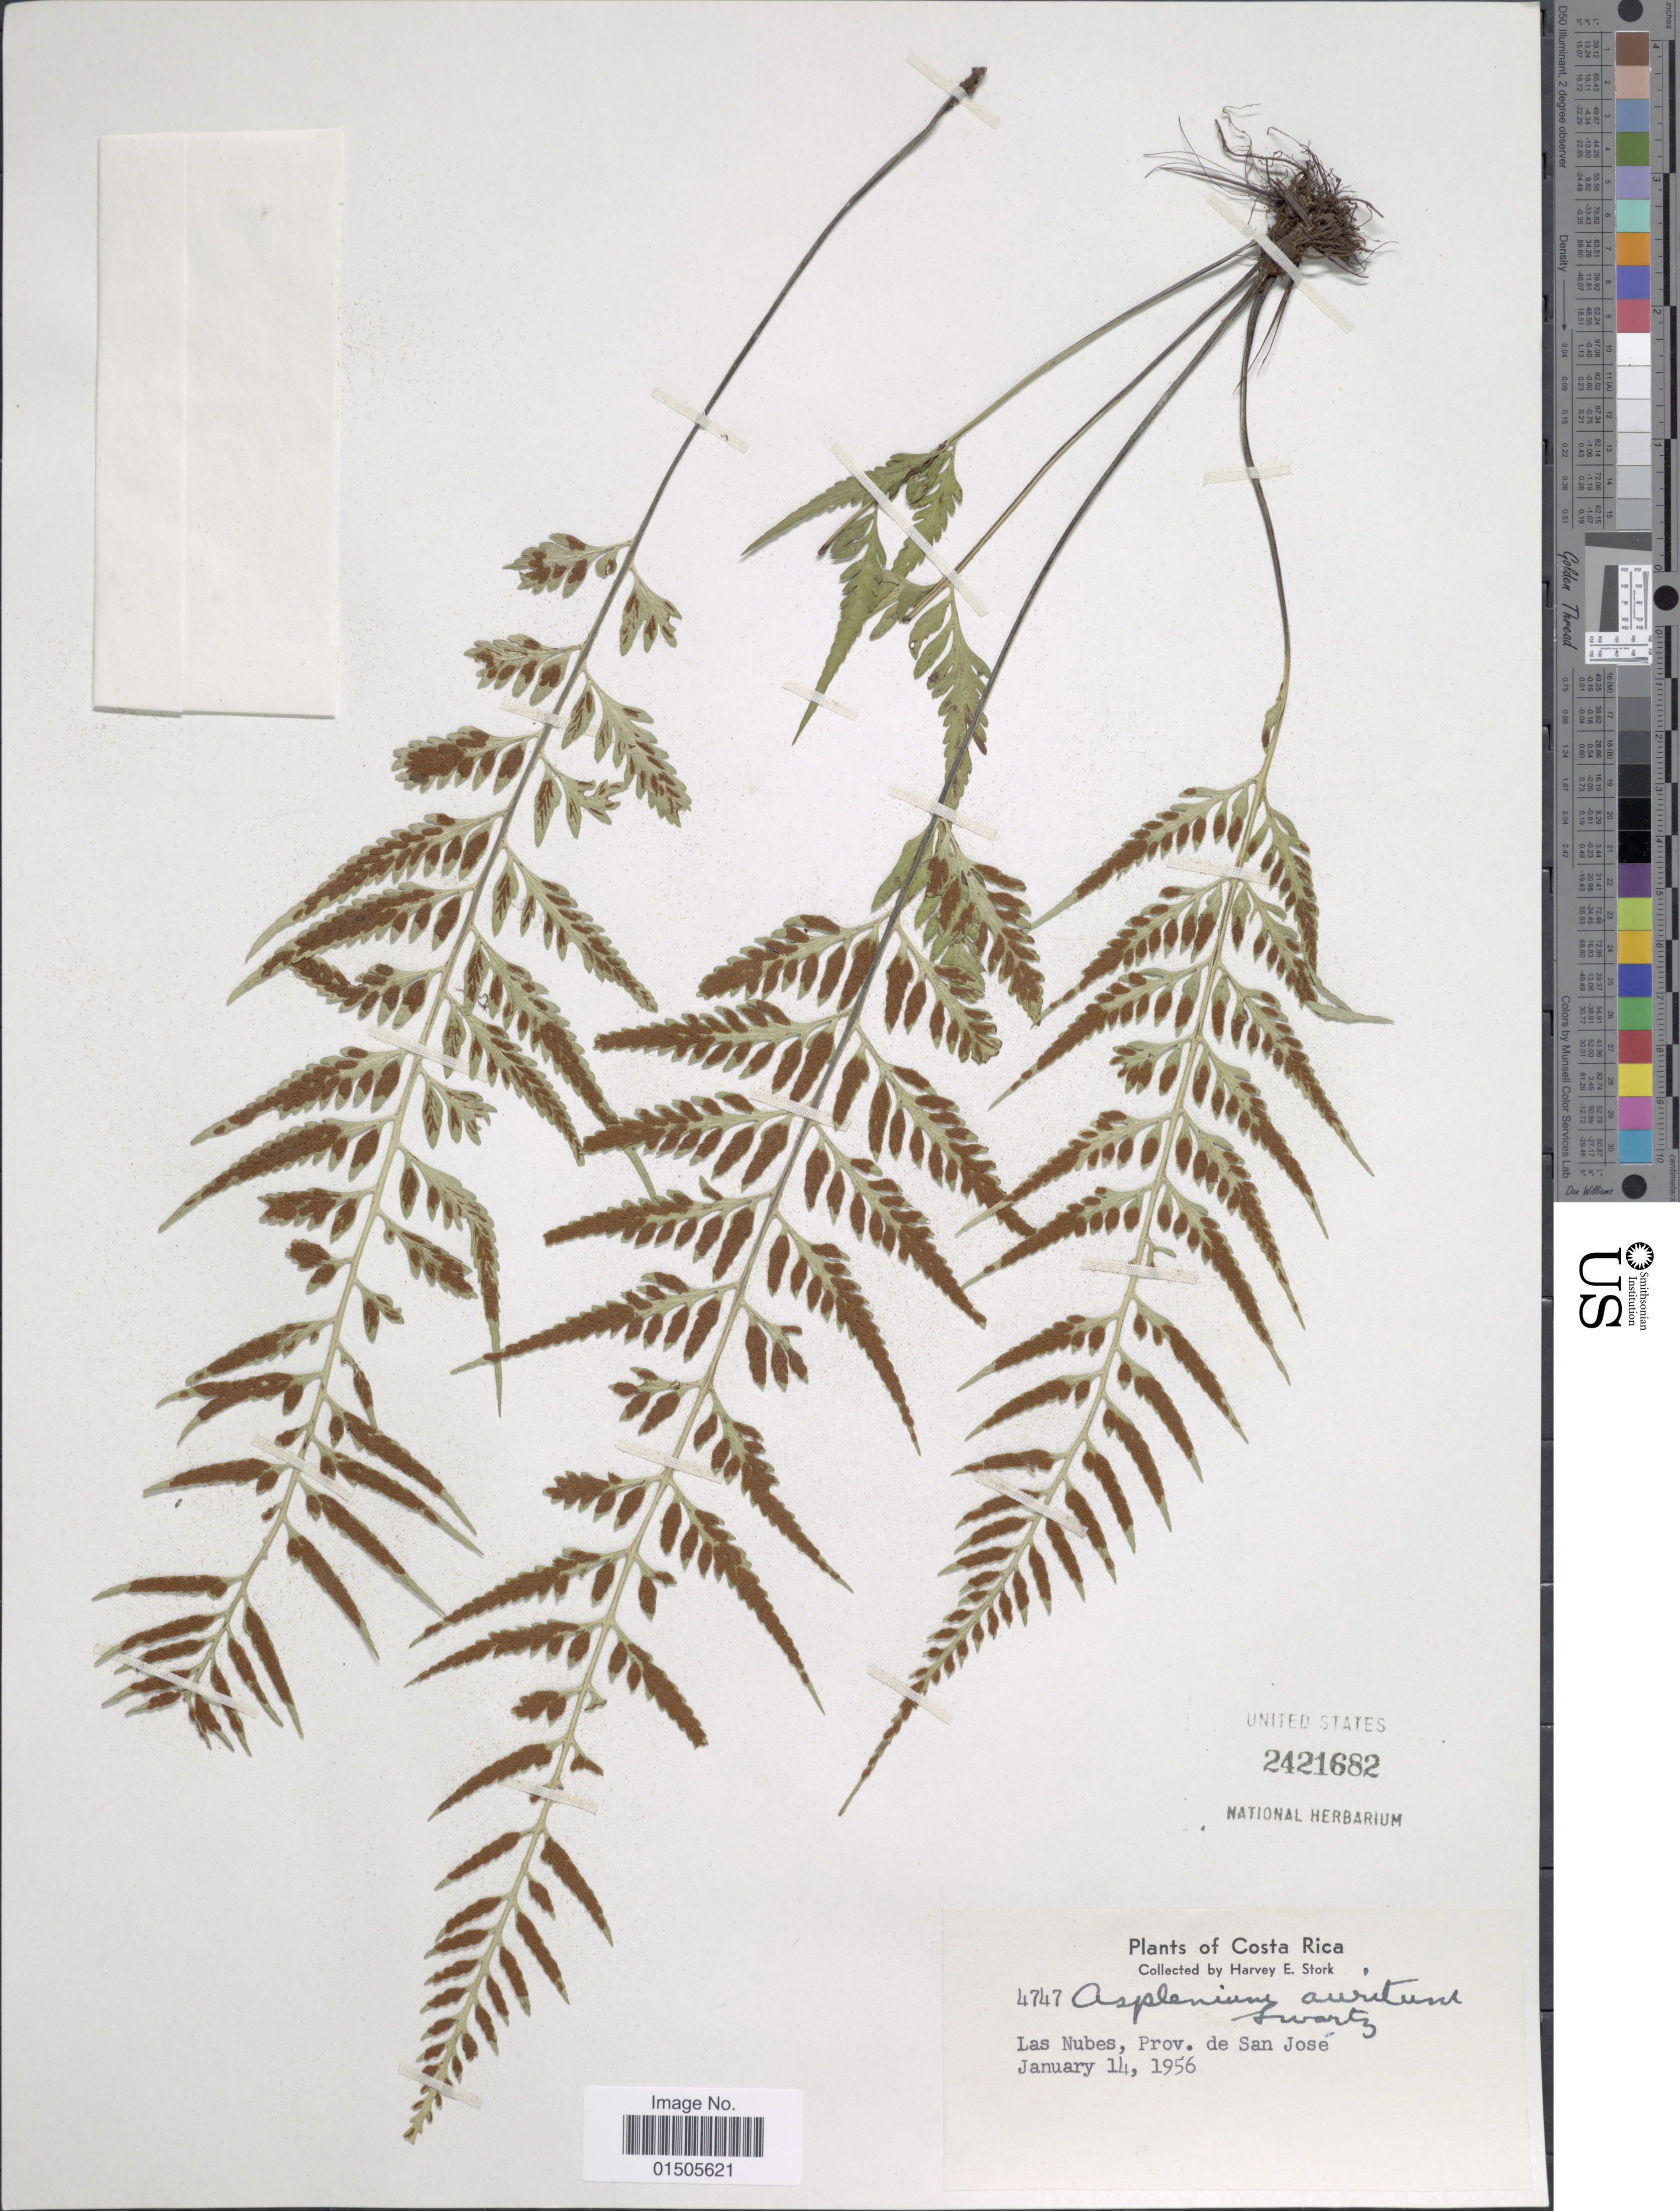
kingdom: Plantae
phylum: Tracheophyta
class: Polypodiopsida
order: Polypodiales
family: Aspleniaceae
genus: Asplenium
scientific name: Asplenium auritum var. moritzianum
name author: Hieron.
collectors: H. E. Stork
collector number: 4747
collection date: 1956-01-14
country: Costa Rica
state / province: San José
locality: Las Nubes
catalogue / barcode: US 2421682